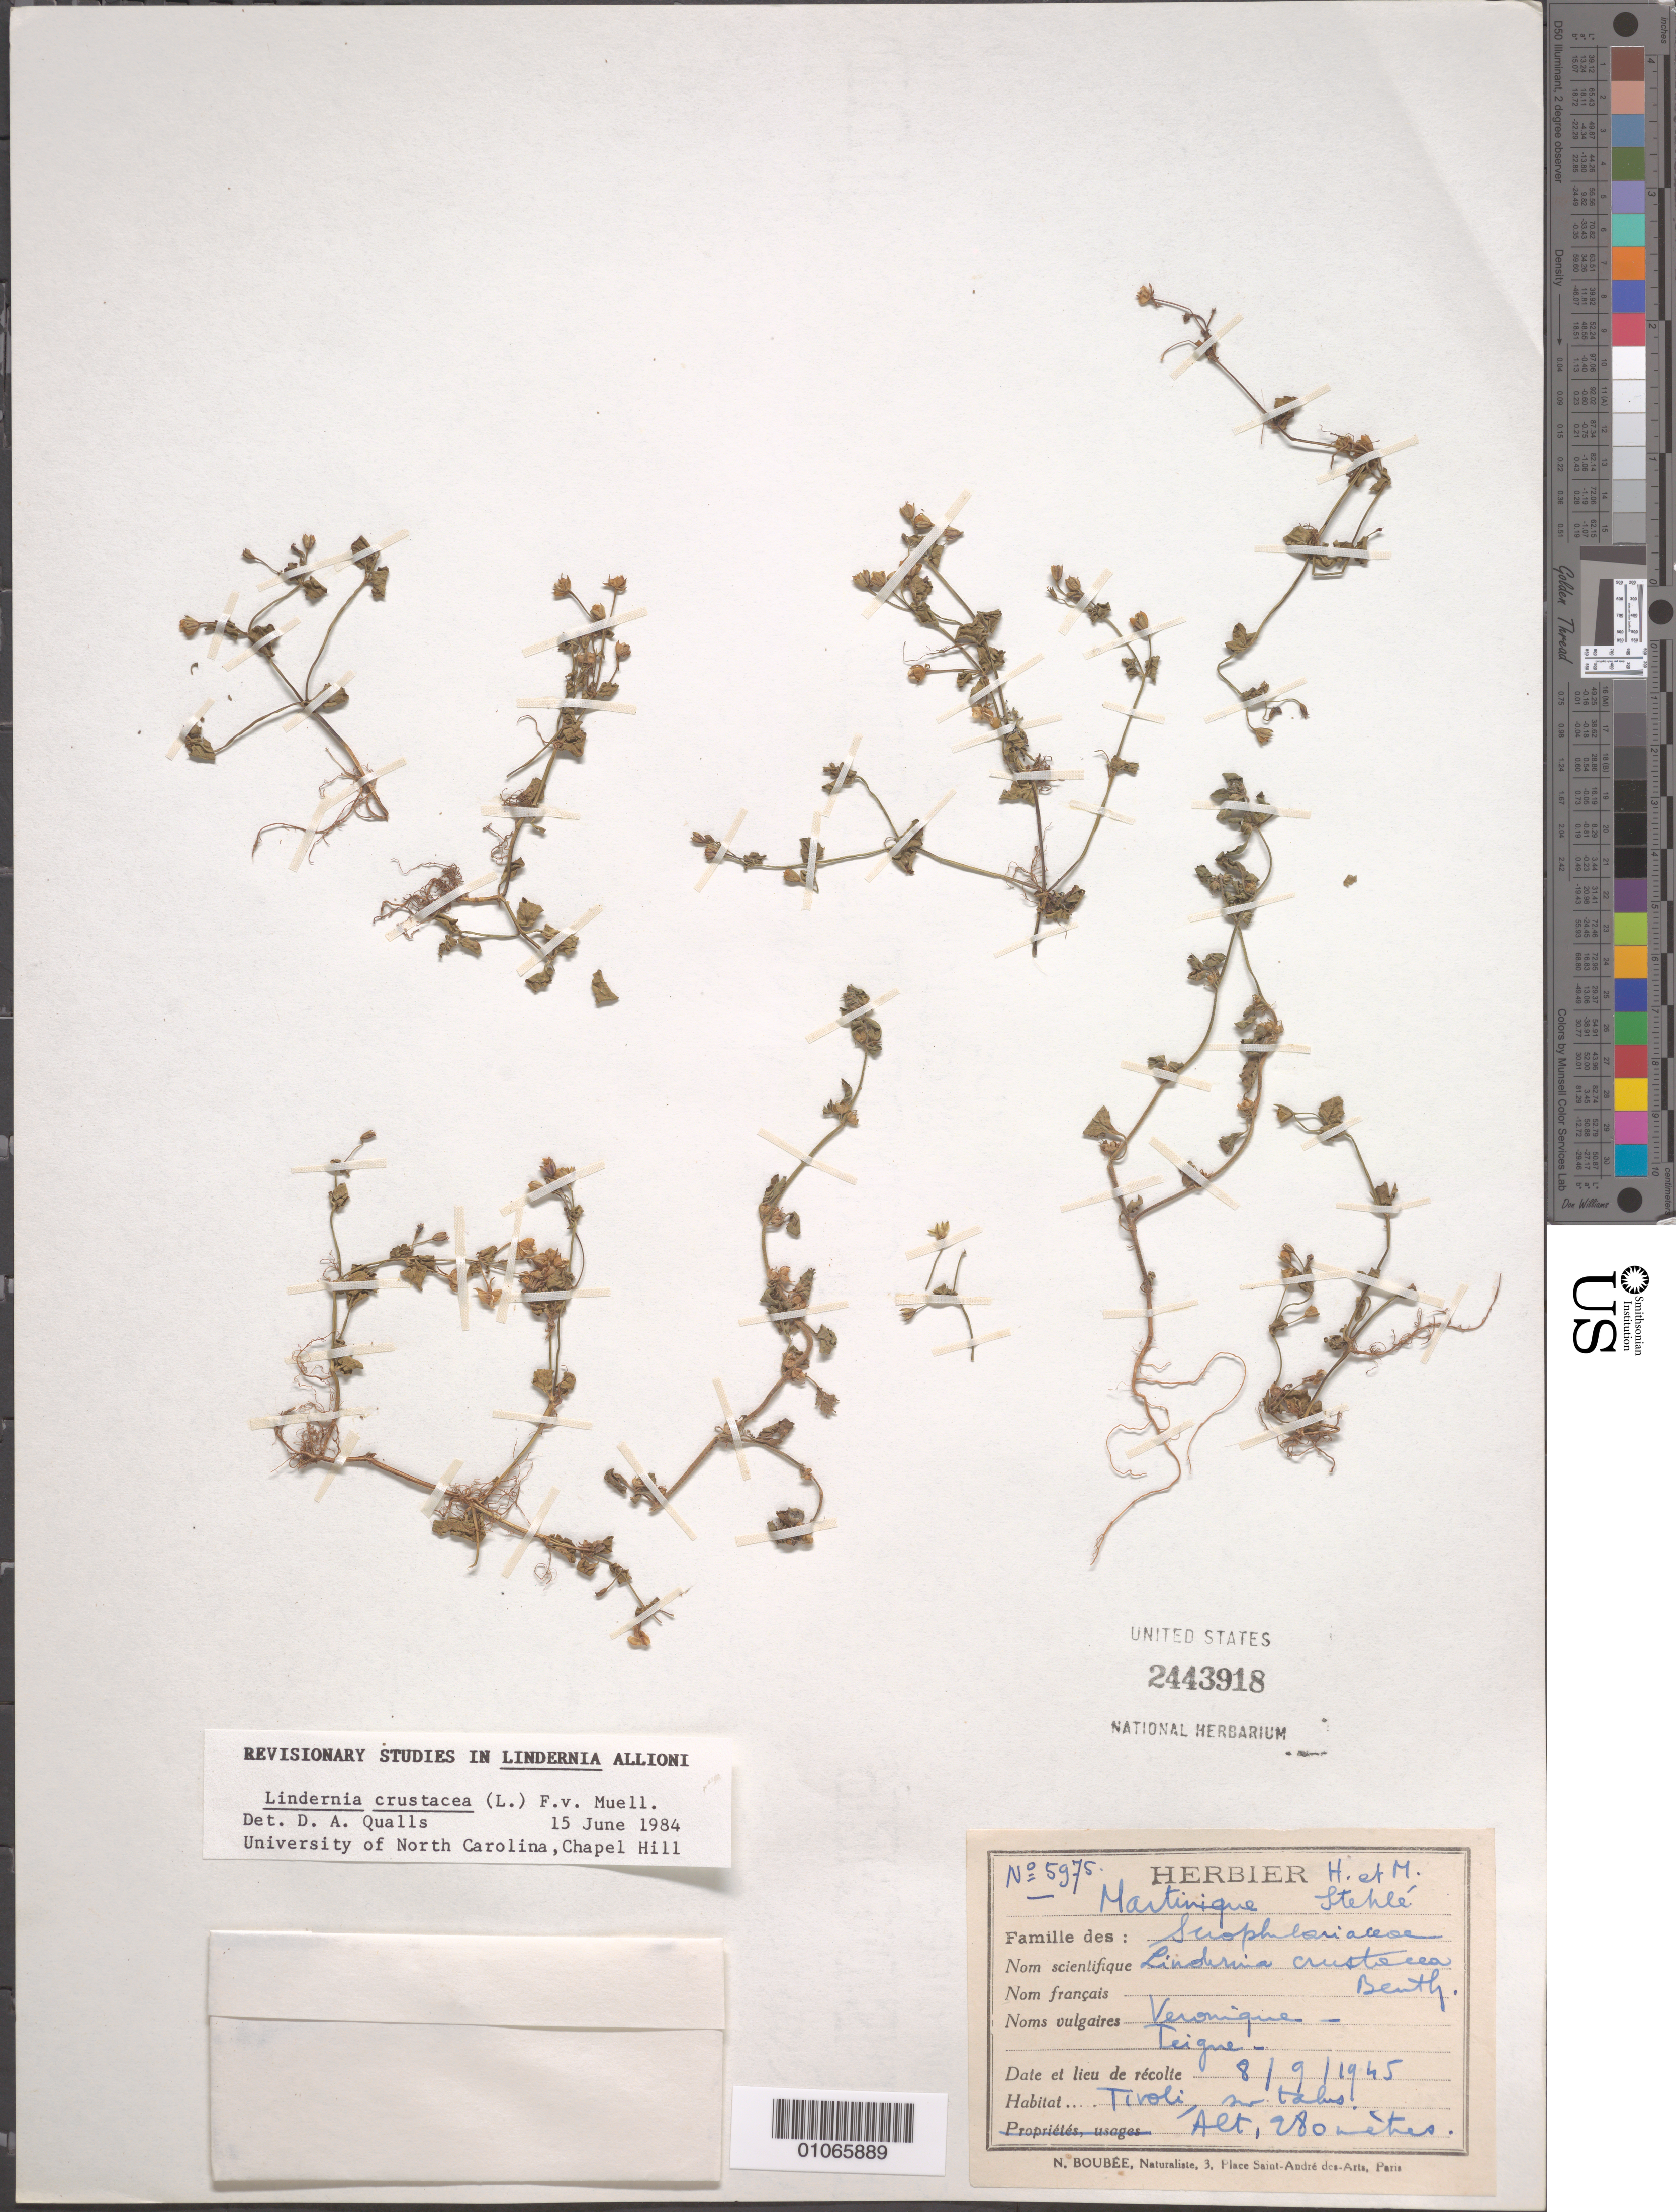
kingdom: Plantae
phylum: Tracheophyta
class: Magnoliopsida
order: Lamiales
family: Linderniaceae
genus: Lindernia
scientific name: Lindernia crustacea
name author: (L.) F. Muell.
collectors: H. Stehlé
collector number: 5975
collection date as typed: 08 Sep 1945 or 09 Aug 1945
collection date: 1945-08-09 or 1945-09-08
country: Grenada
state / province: Saint Andrew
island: Grenada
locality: Tivoli.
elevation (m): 280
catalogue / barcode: US 2443918